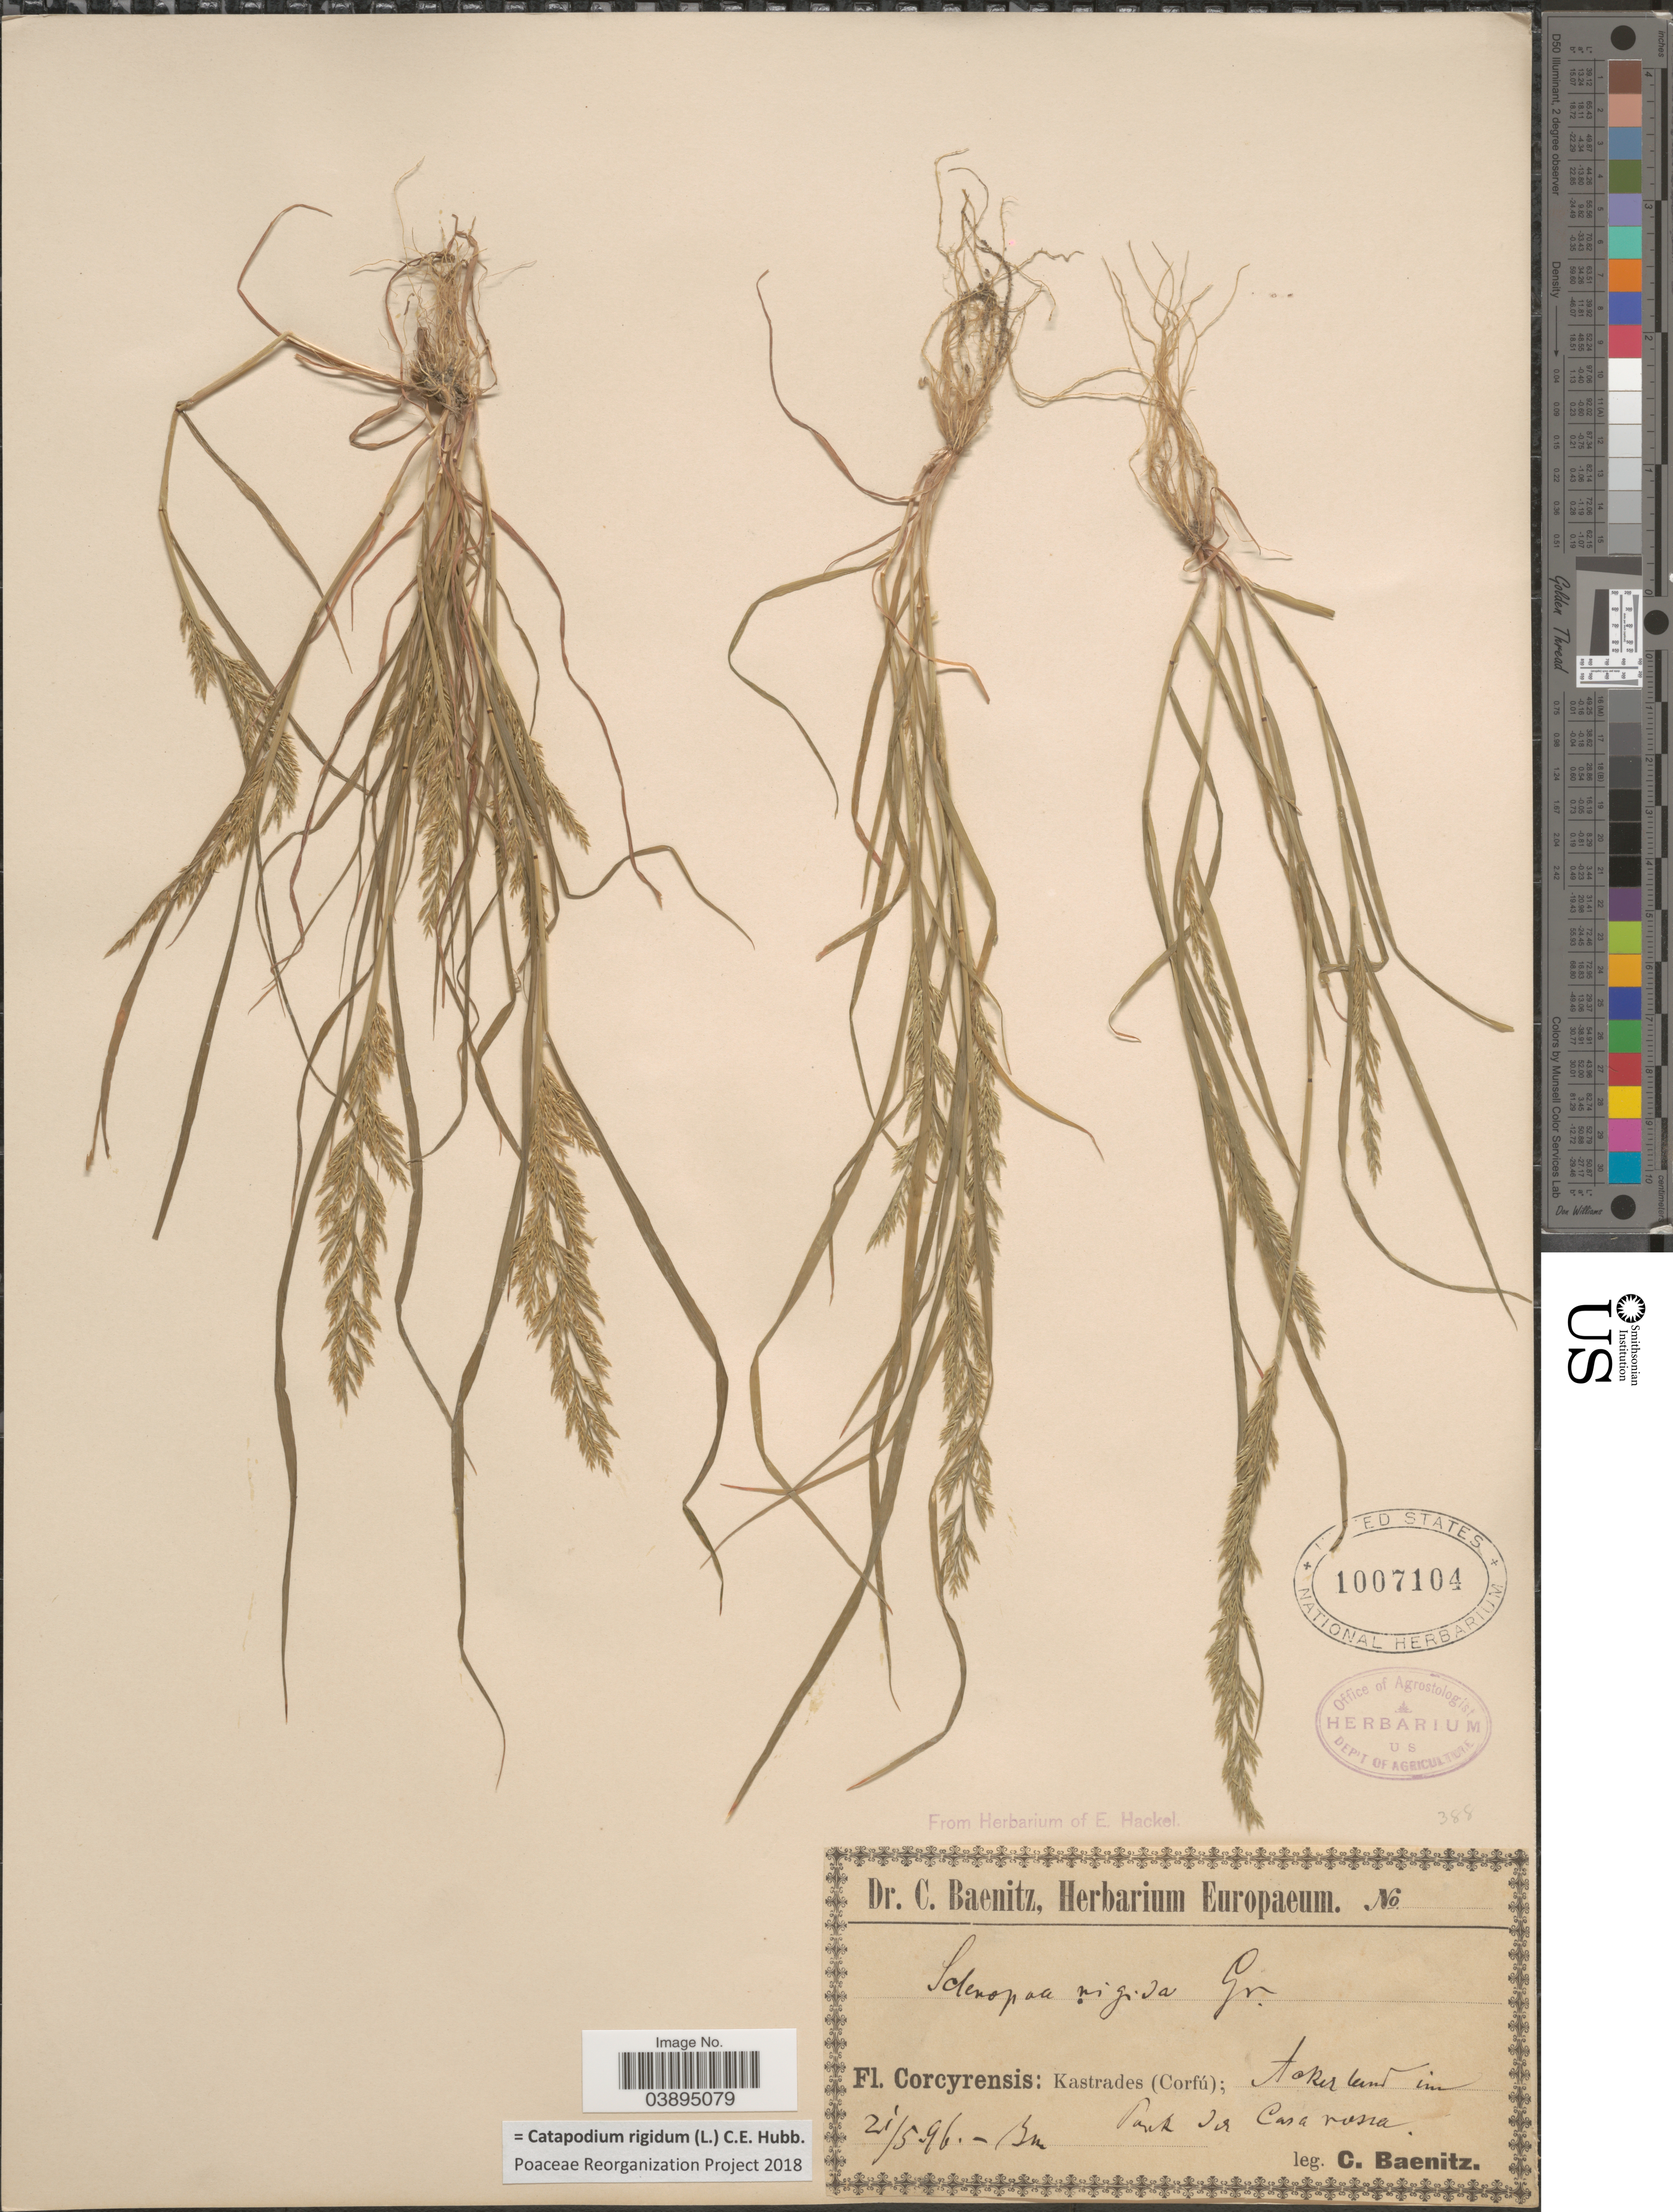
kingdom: Plantae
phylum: Tracheophyta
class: Liliopsida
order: Poales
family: Poaceae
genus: Catapodium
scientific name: Catapodium rigidum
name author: (L.) C.E. Hubb.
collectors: C. G. Baenitz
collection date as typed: Transcribed d/m/y: 21/5/96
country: Greece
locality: Corcyrensis: Kastrades (Corfú); Ackerland im Park des Casa rossa.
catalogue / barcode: US 1007104